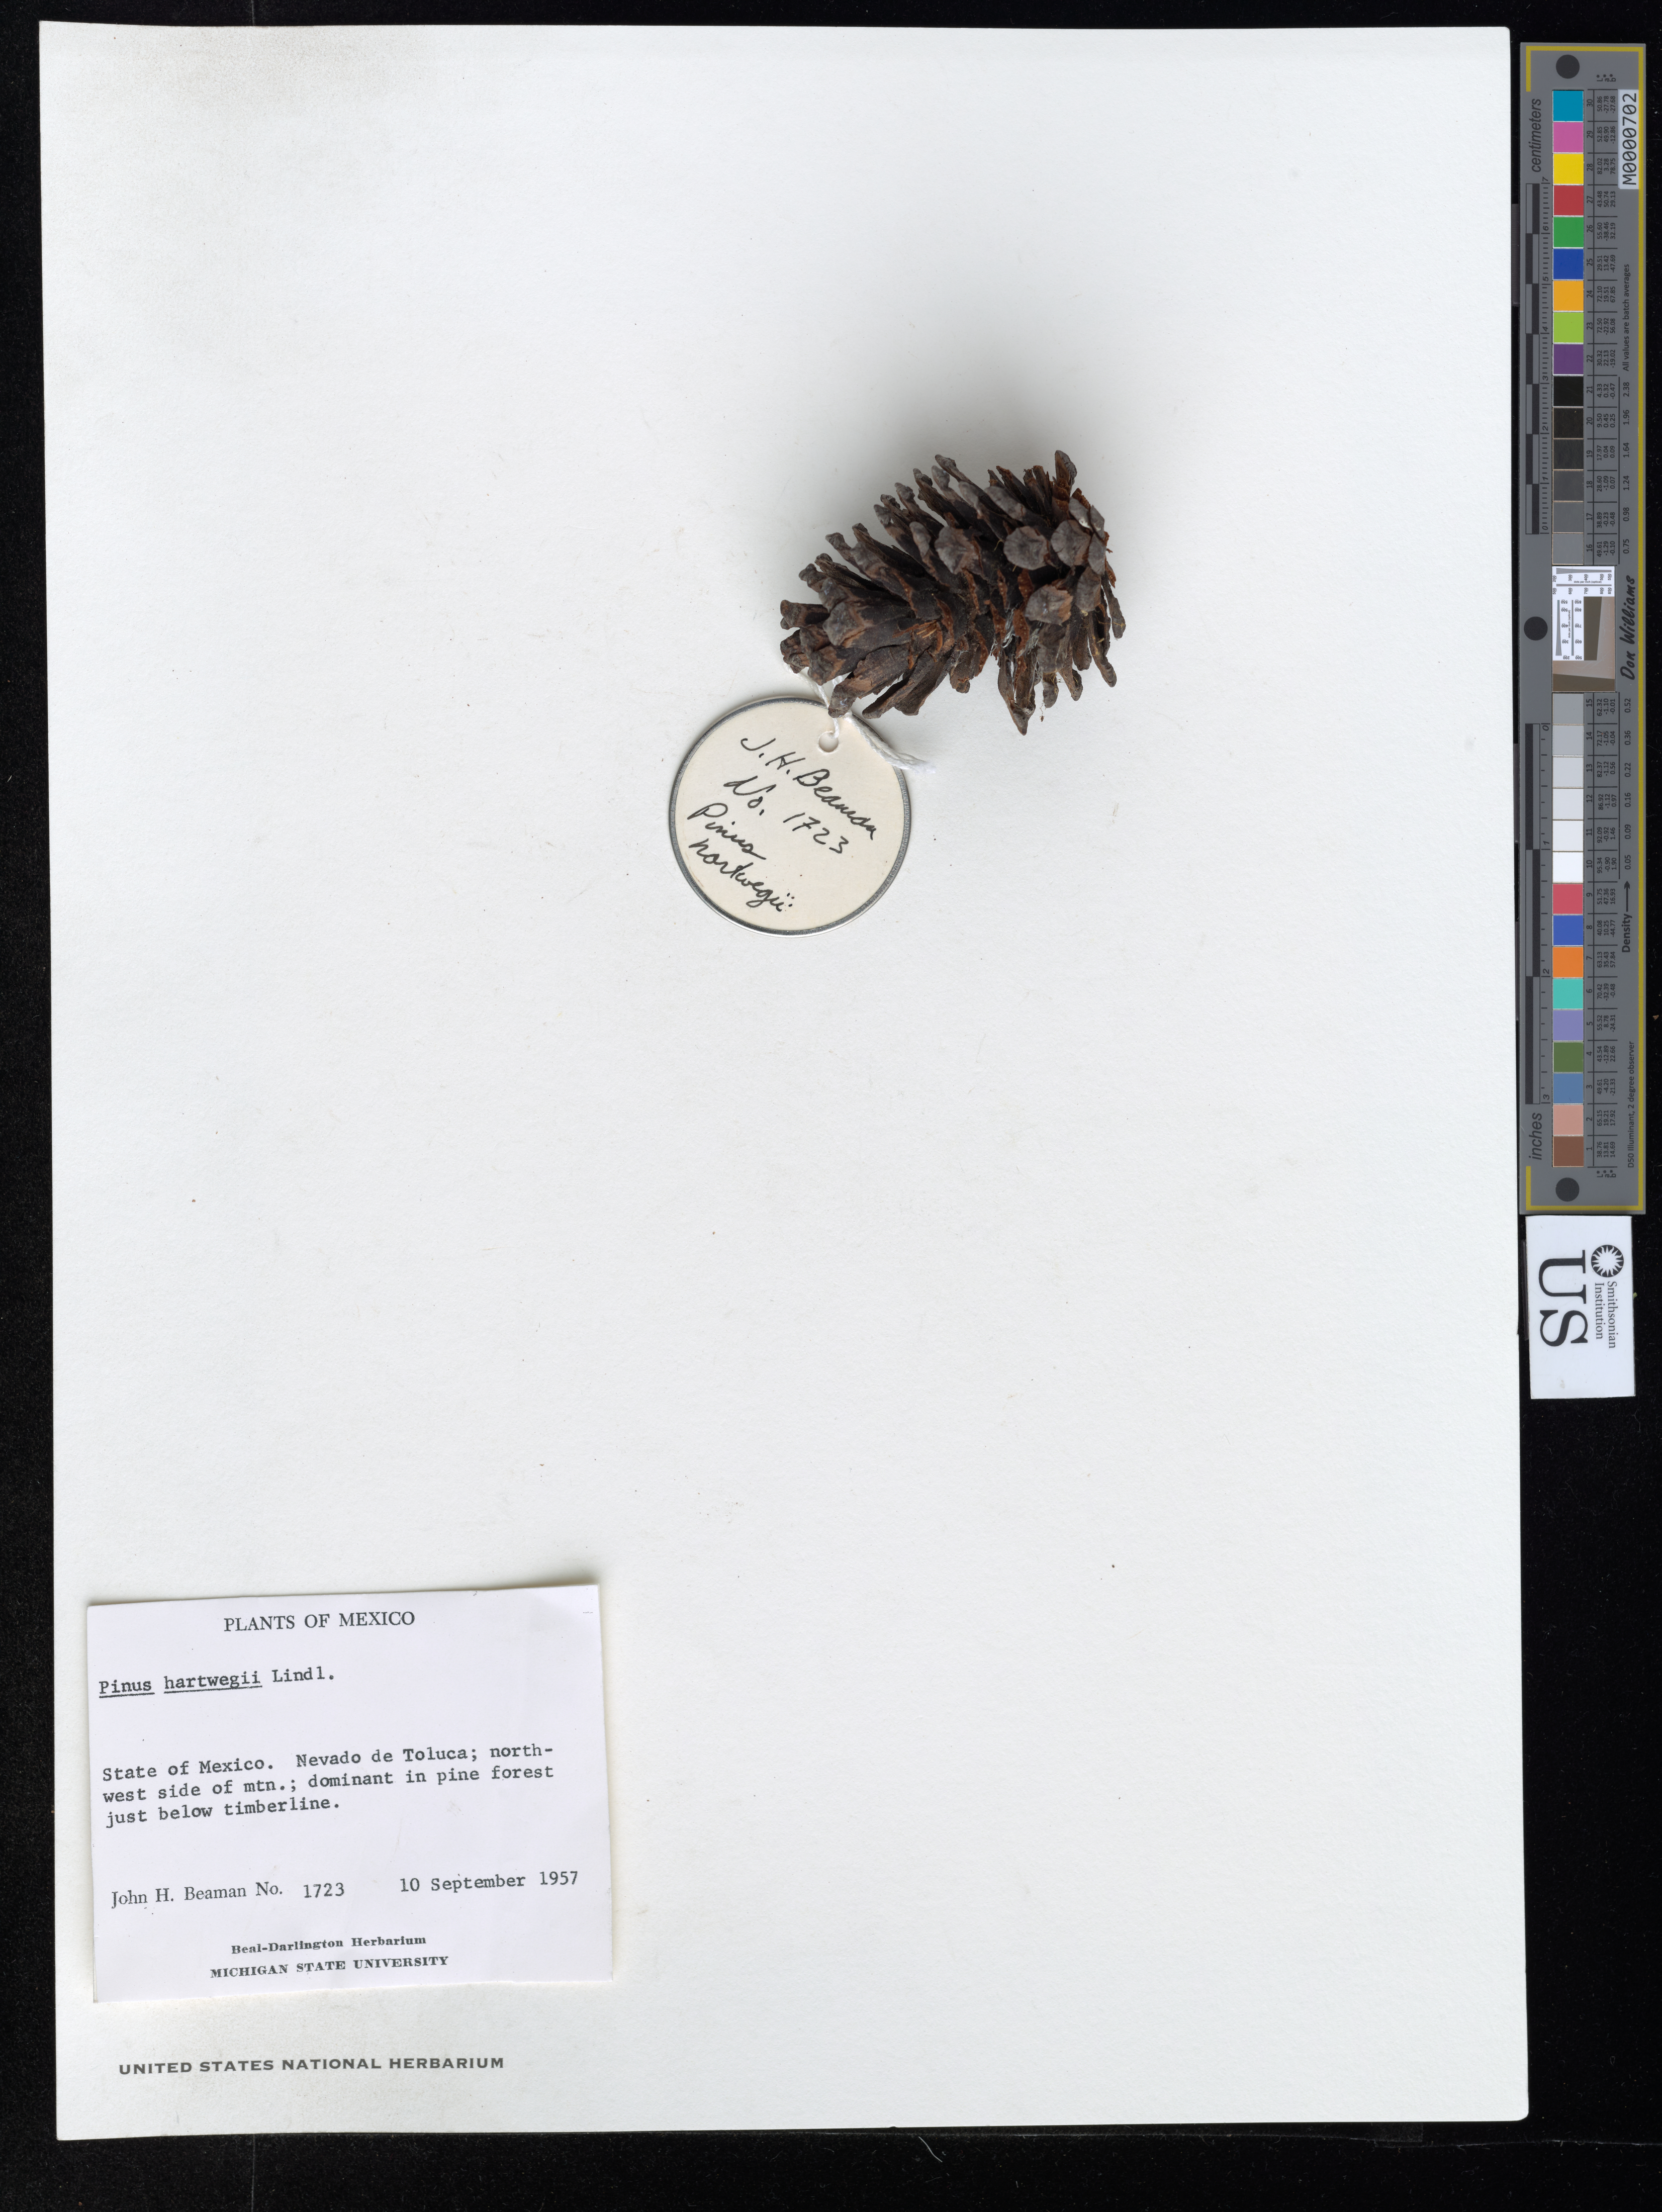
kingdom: Plantae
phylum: Tracheophyta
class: Pinopsida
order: Pinales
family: Pinaceae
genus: Pinus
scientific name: Pinus hartwegii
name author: Lindl.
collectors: J. H. Beaman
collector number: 1723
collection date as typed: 10 Sep 1957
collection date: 1957-09-10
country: Mexico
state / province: México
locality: Nevado de Toluca.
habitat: North-west side of mtn.; dominant in pine forest just below timberline.